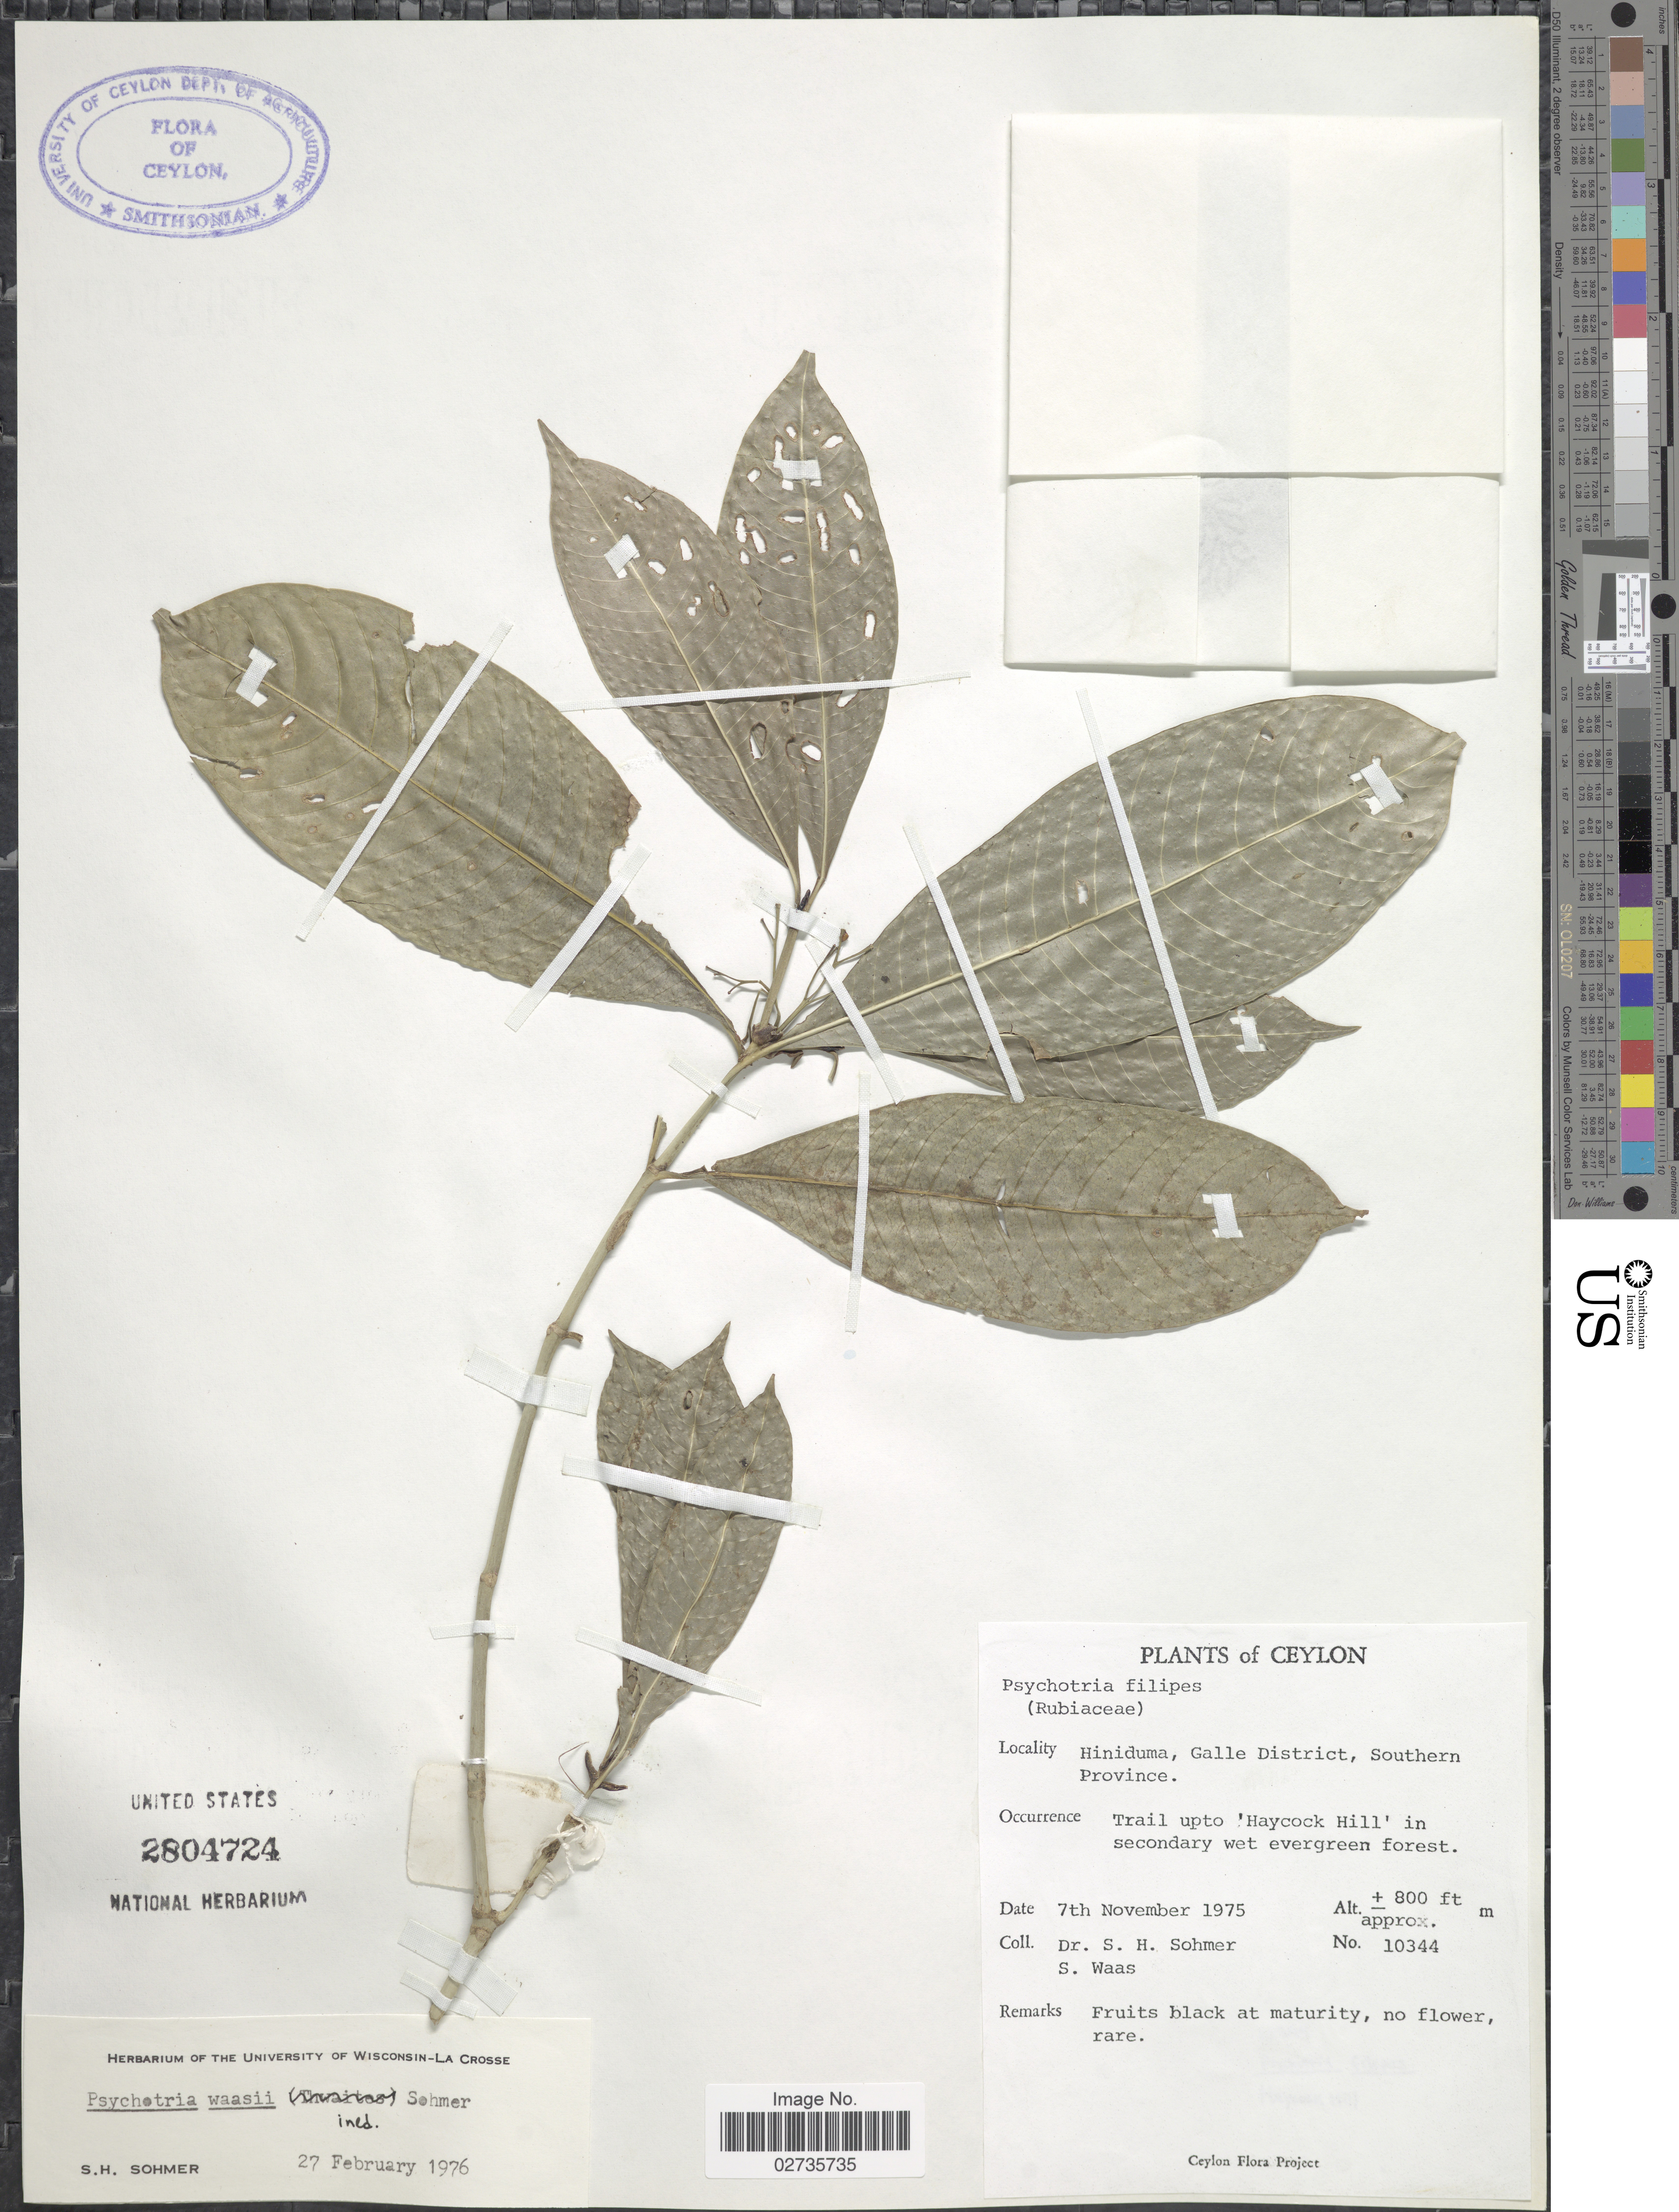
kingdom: Plantae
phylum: Tracheophyta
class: Magnoliopsida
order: Gentianales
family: Rubiaceae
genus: Psychotria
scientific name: Psychotria waasii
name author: Sohmer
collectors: S. H. Sohmer & S. Waas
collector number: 10344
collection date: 1975-11-07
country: Sri Lanka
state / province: Southern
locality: Ceylon, Hiniduma, Galle District, Trail upto 'Haycock Hill'in secondary wet evergreen forest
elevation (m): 244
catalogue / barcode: US 2804724